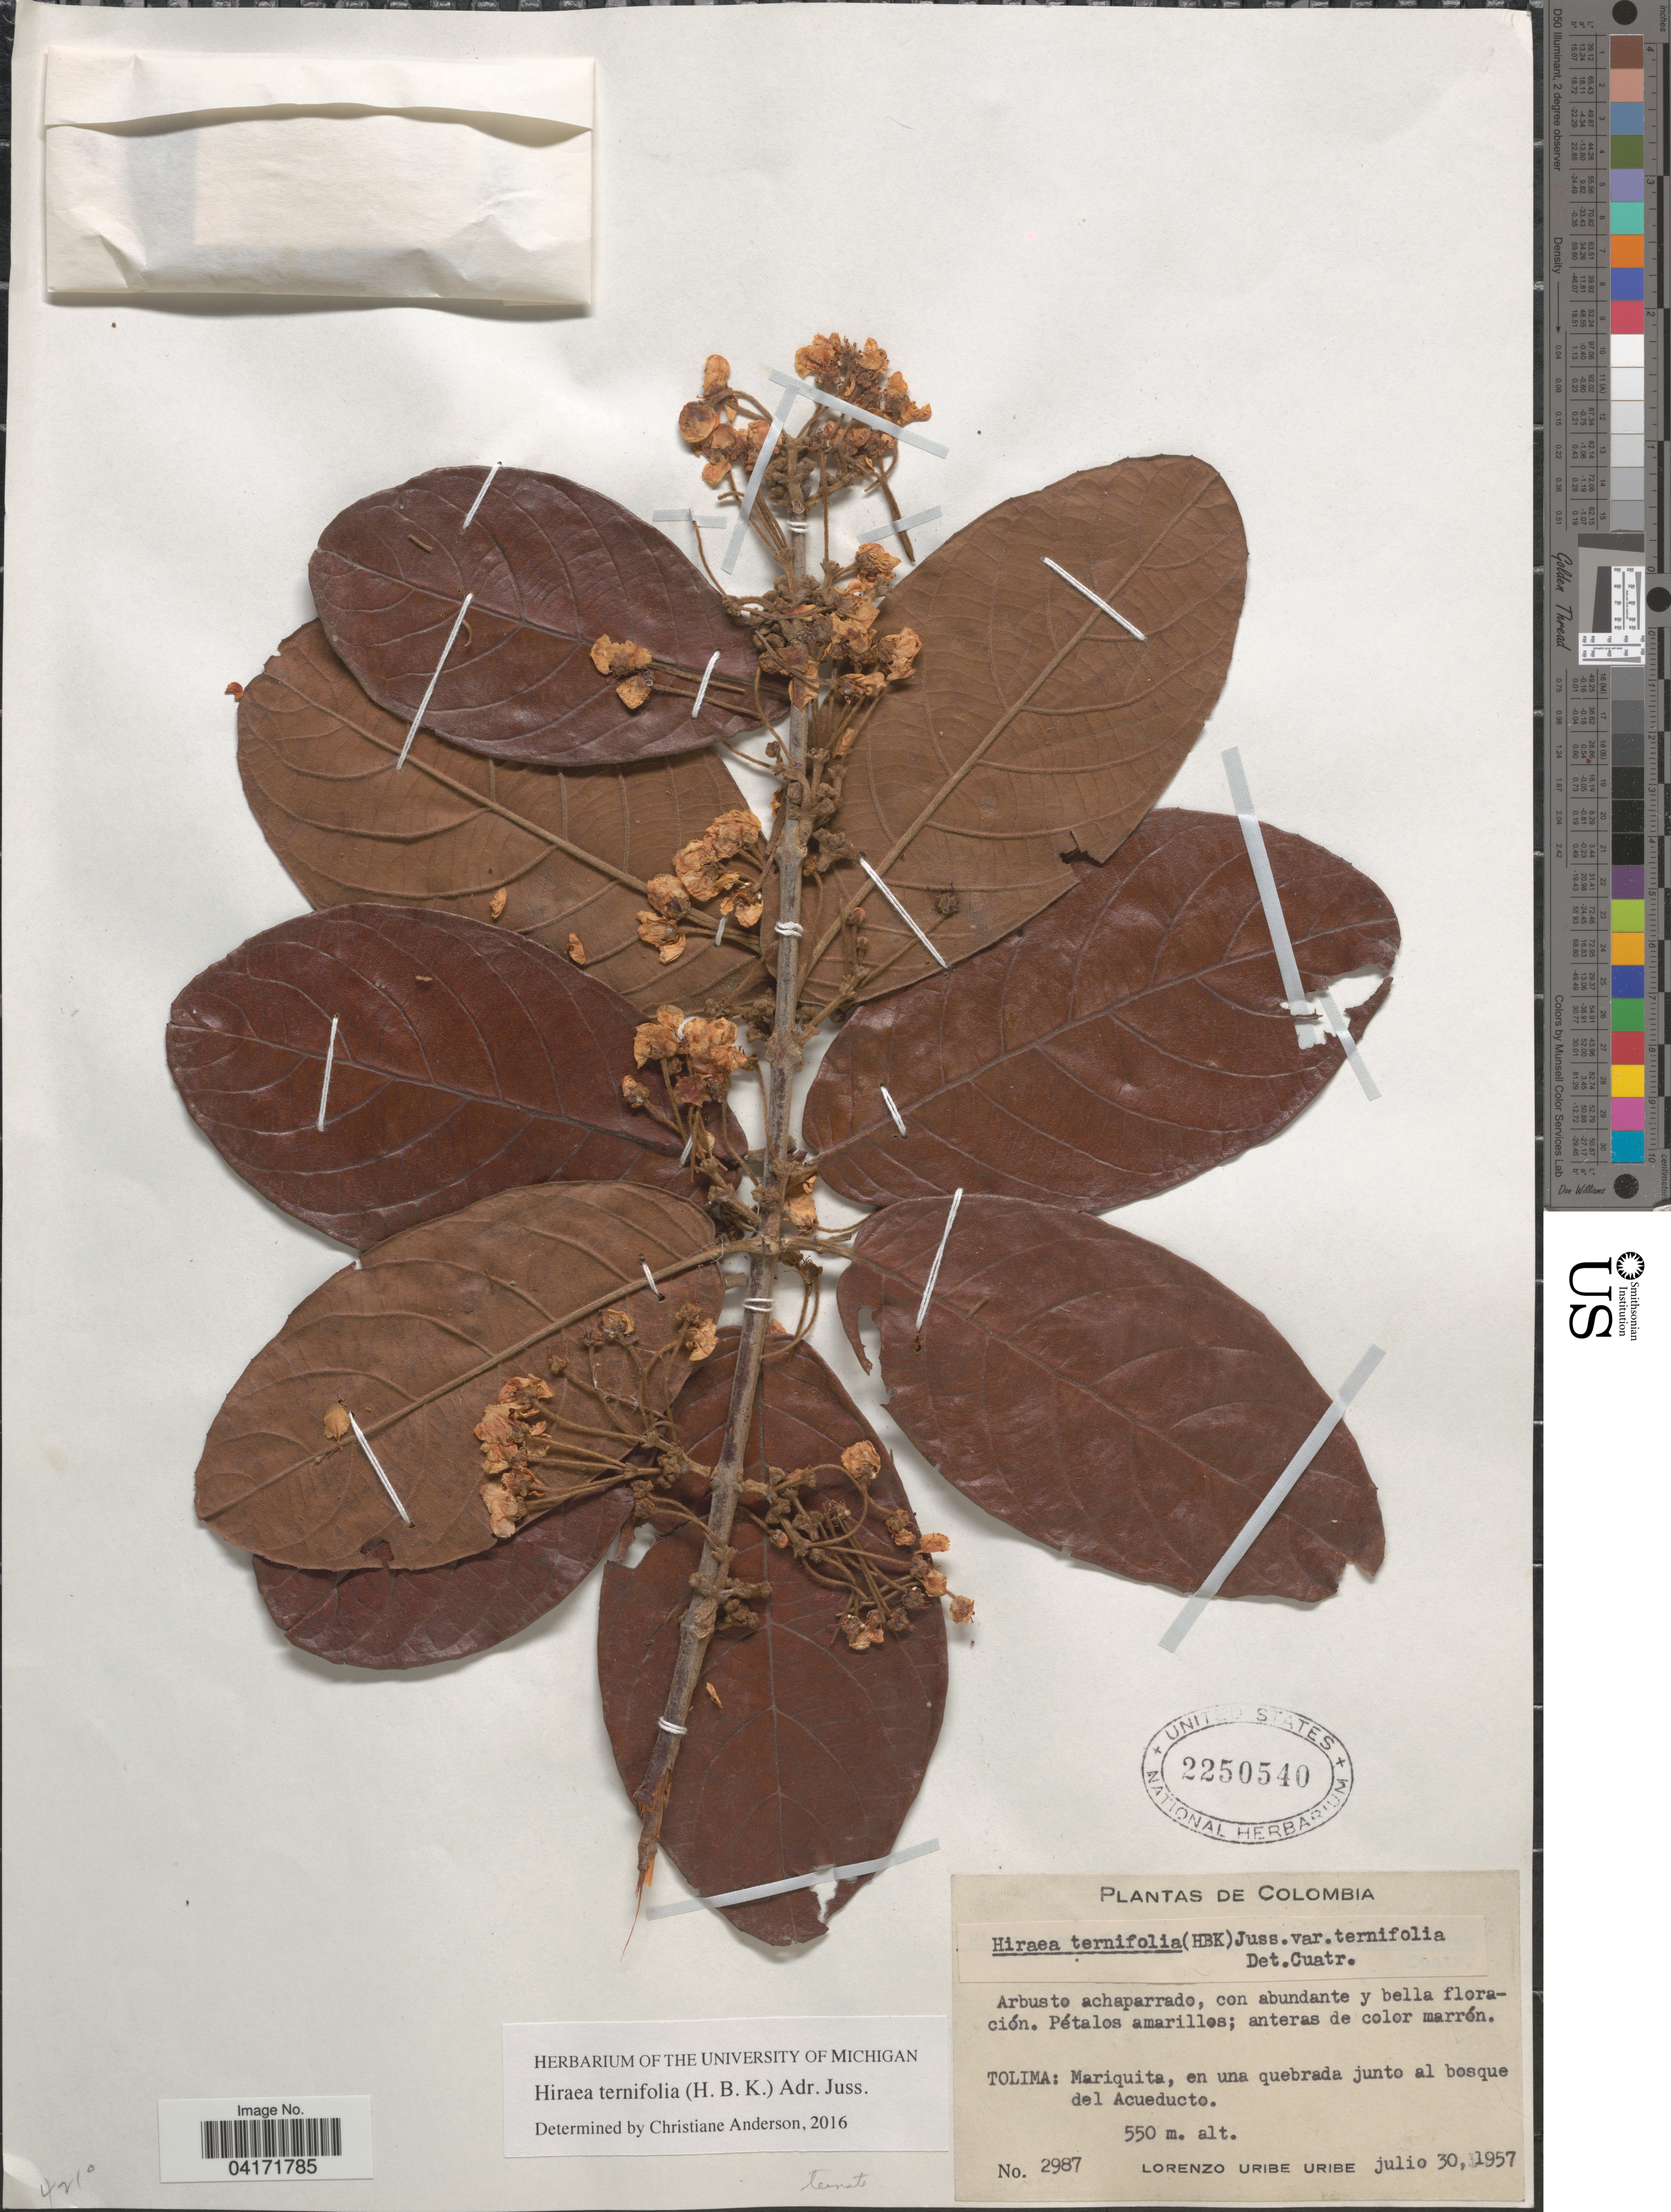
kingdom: Plantae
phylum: Tracheophyta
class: Magnoliopsida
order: Malpighiales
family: Malpighiaceae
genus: Hiraea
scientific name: Hiraea ternifolia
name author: (Kunth) A. Juss.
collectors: L. Uribe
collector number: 2987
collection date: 1957-07-30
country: Colombia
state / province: Tolima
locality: Mariquita, en una quebrada junto al bosque del Acueducto.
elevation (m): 550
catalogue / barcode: US 2250540